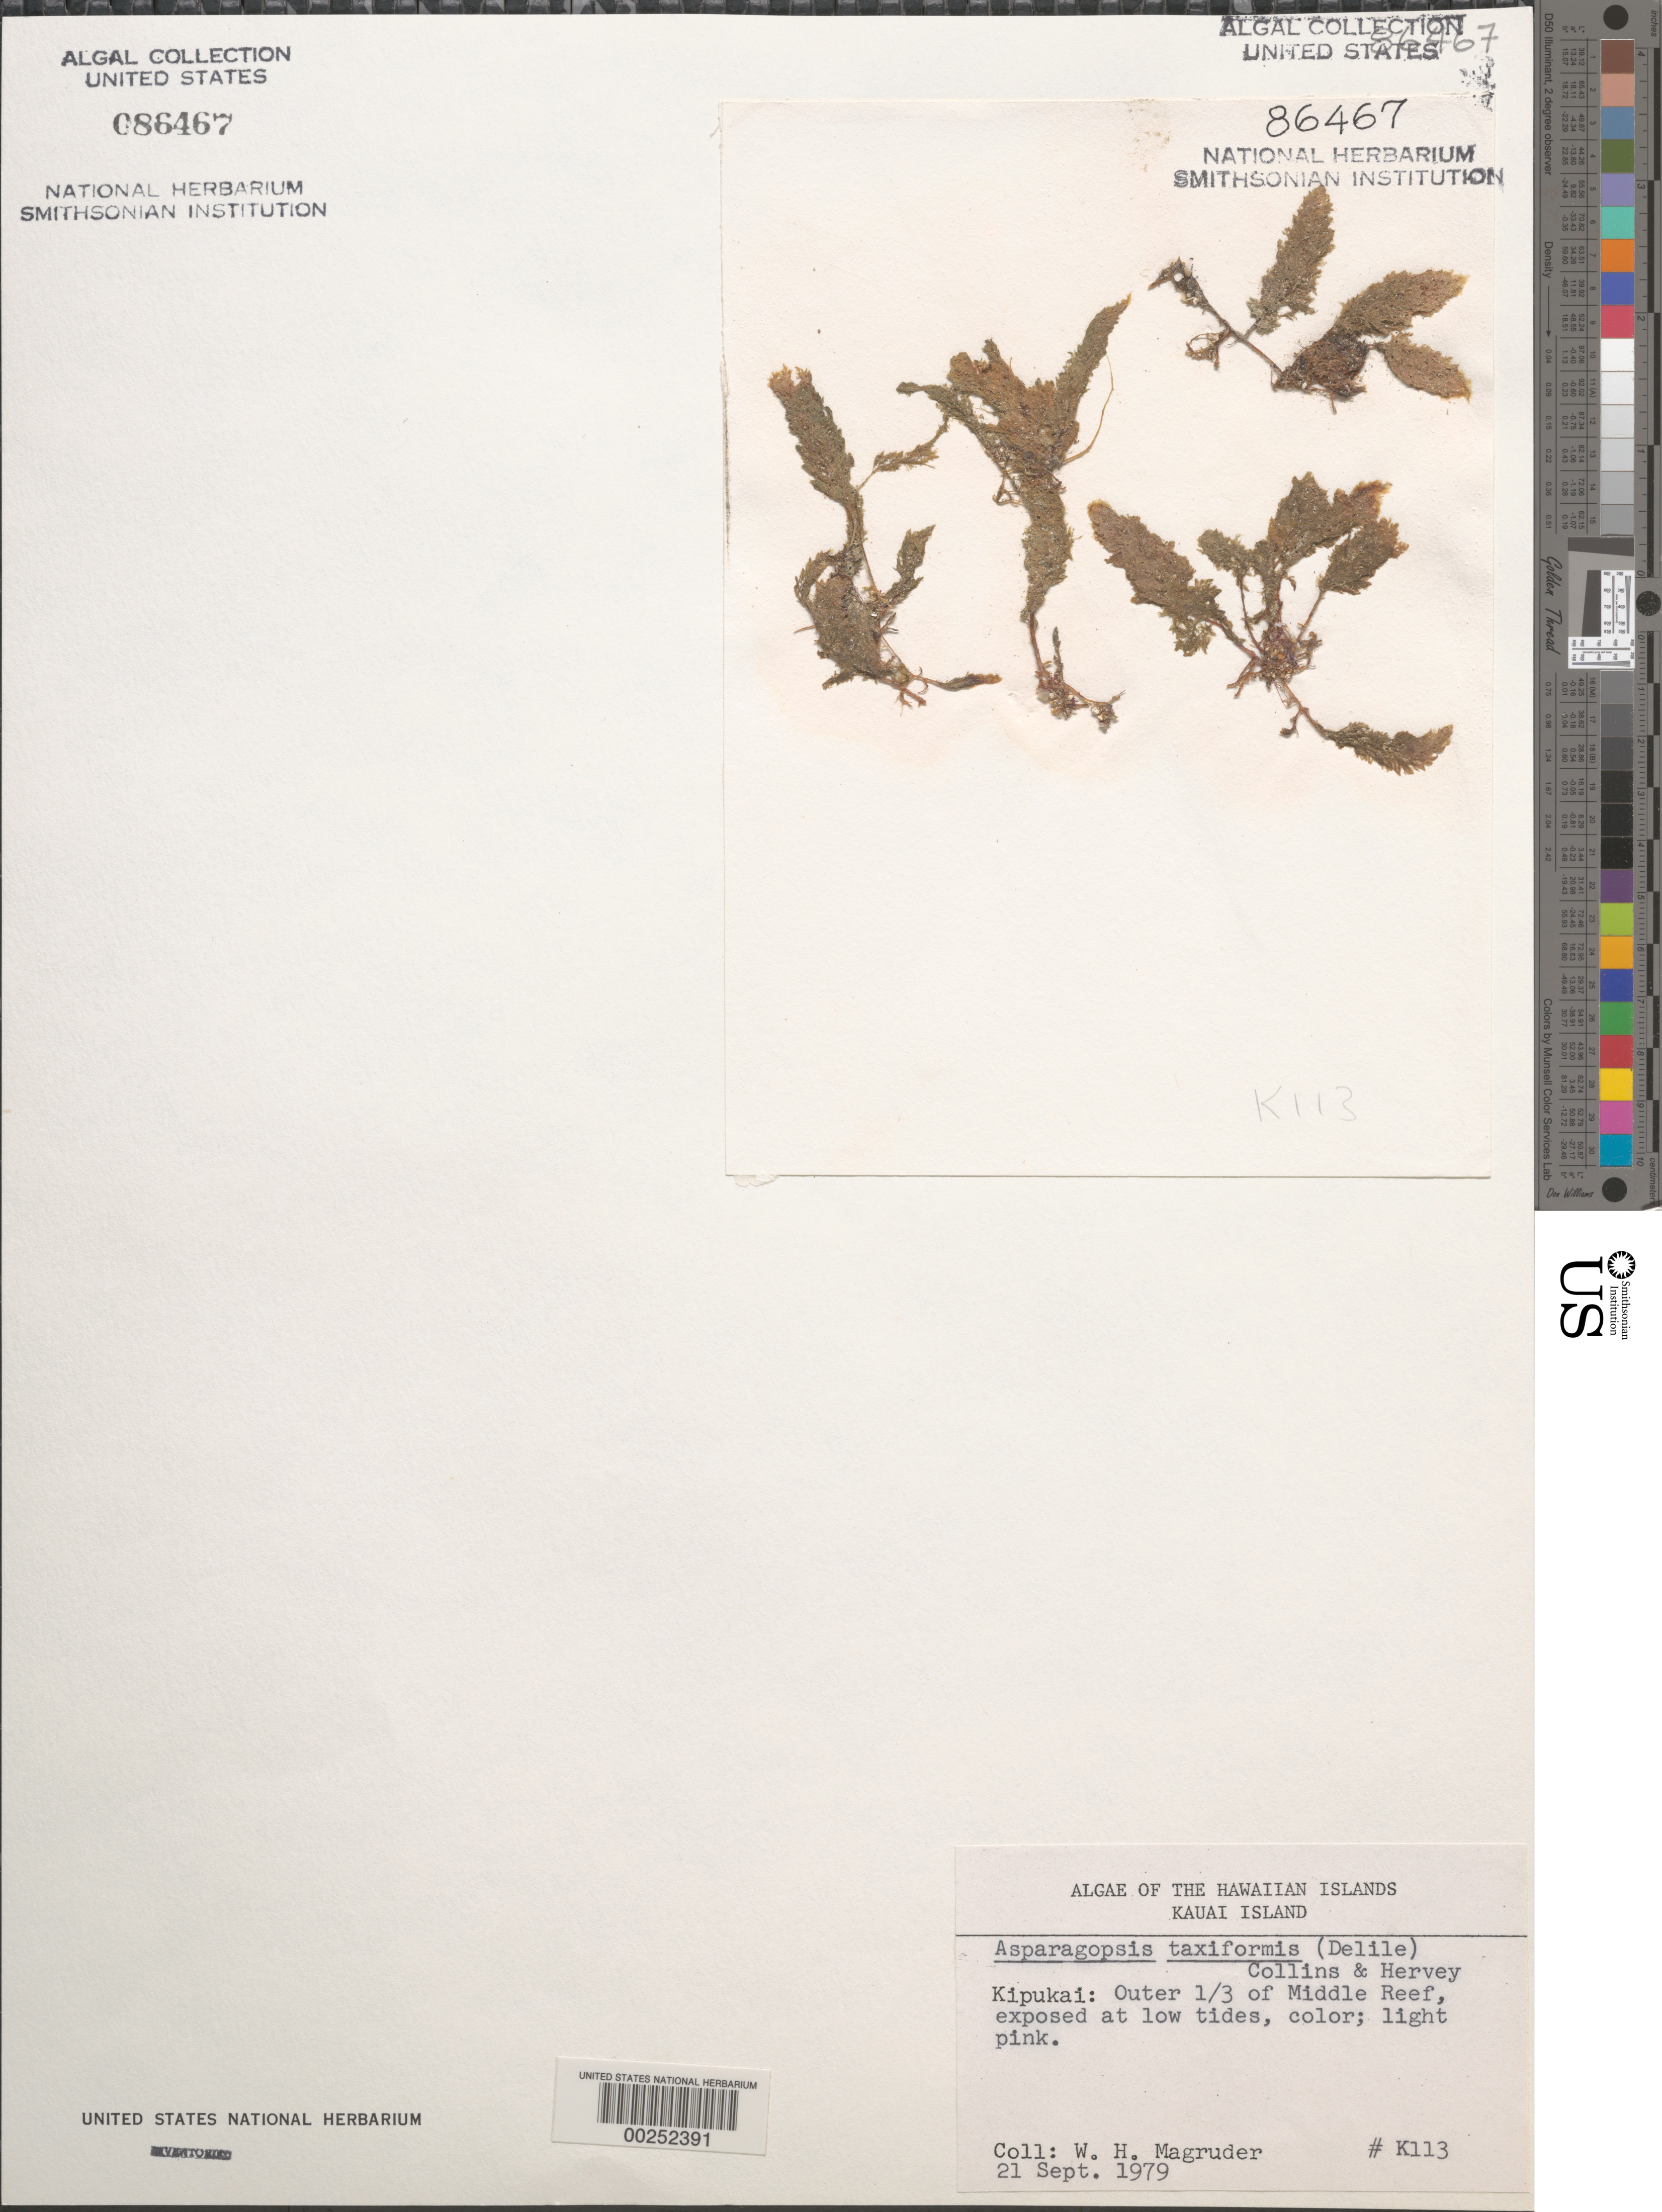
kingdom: Plantae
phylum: Rhodophyta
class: Florideophyceae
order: Bonnemaisoniales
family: Bonnemaisoniaceae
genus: Asparagopsis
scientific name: Asparagopsis taxiformis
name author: (Delile) Trevis.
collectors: W. Magruder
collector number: K113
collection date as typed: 21 Sep 1979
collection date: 1979-09-21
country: United States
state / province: Hawaii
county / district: Kaui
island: Kaua'i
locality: Kipukai, Middle Reef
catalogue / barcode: US 86467